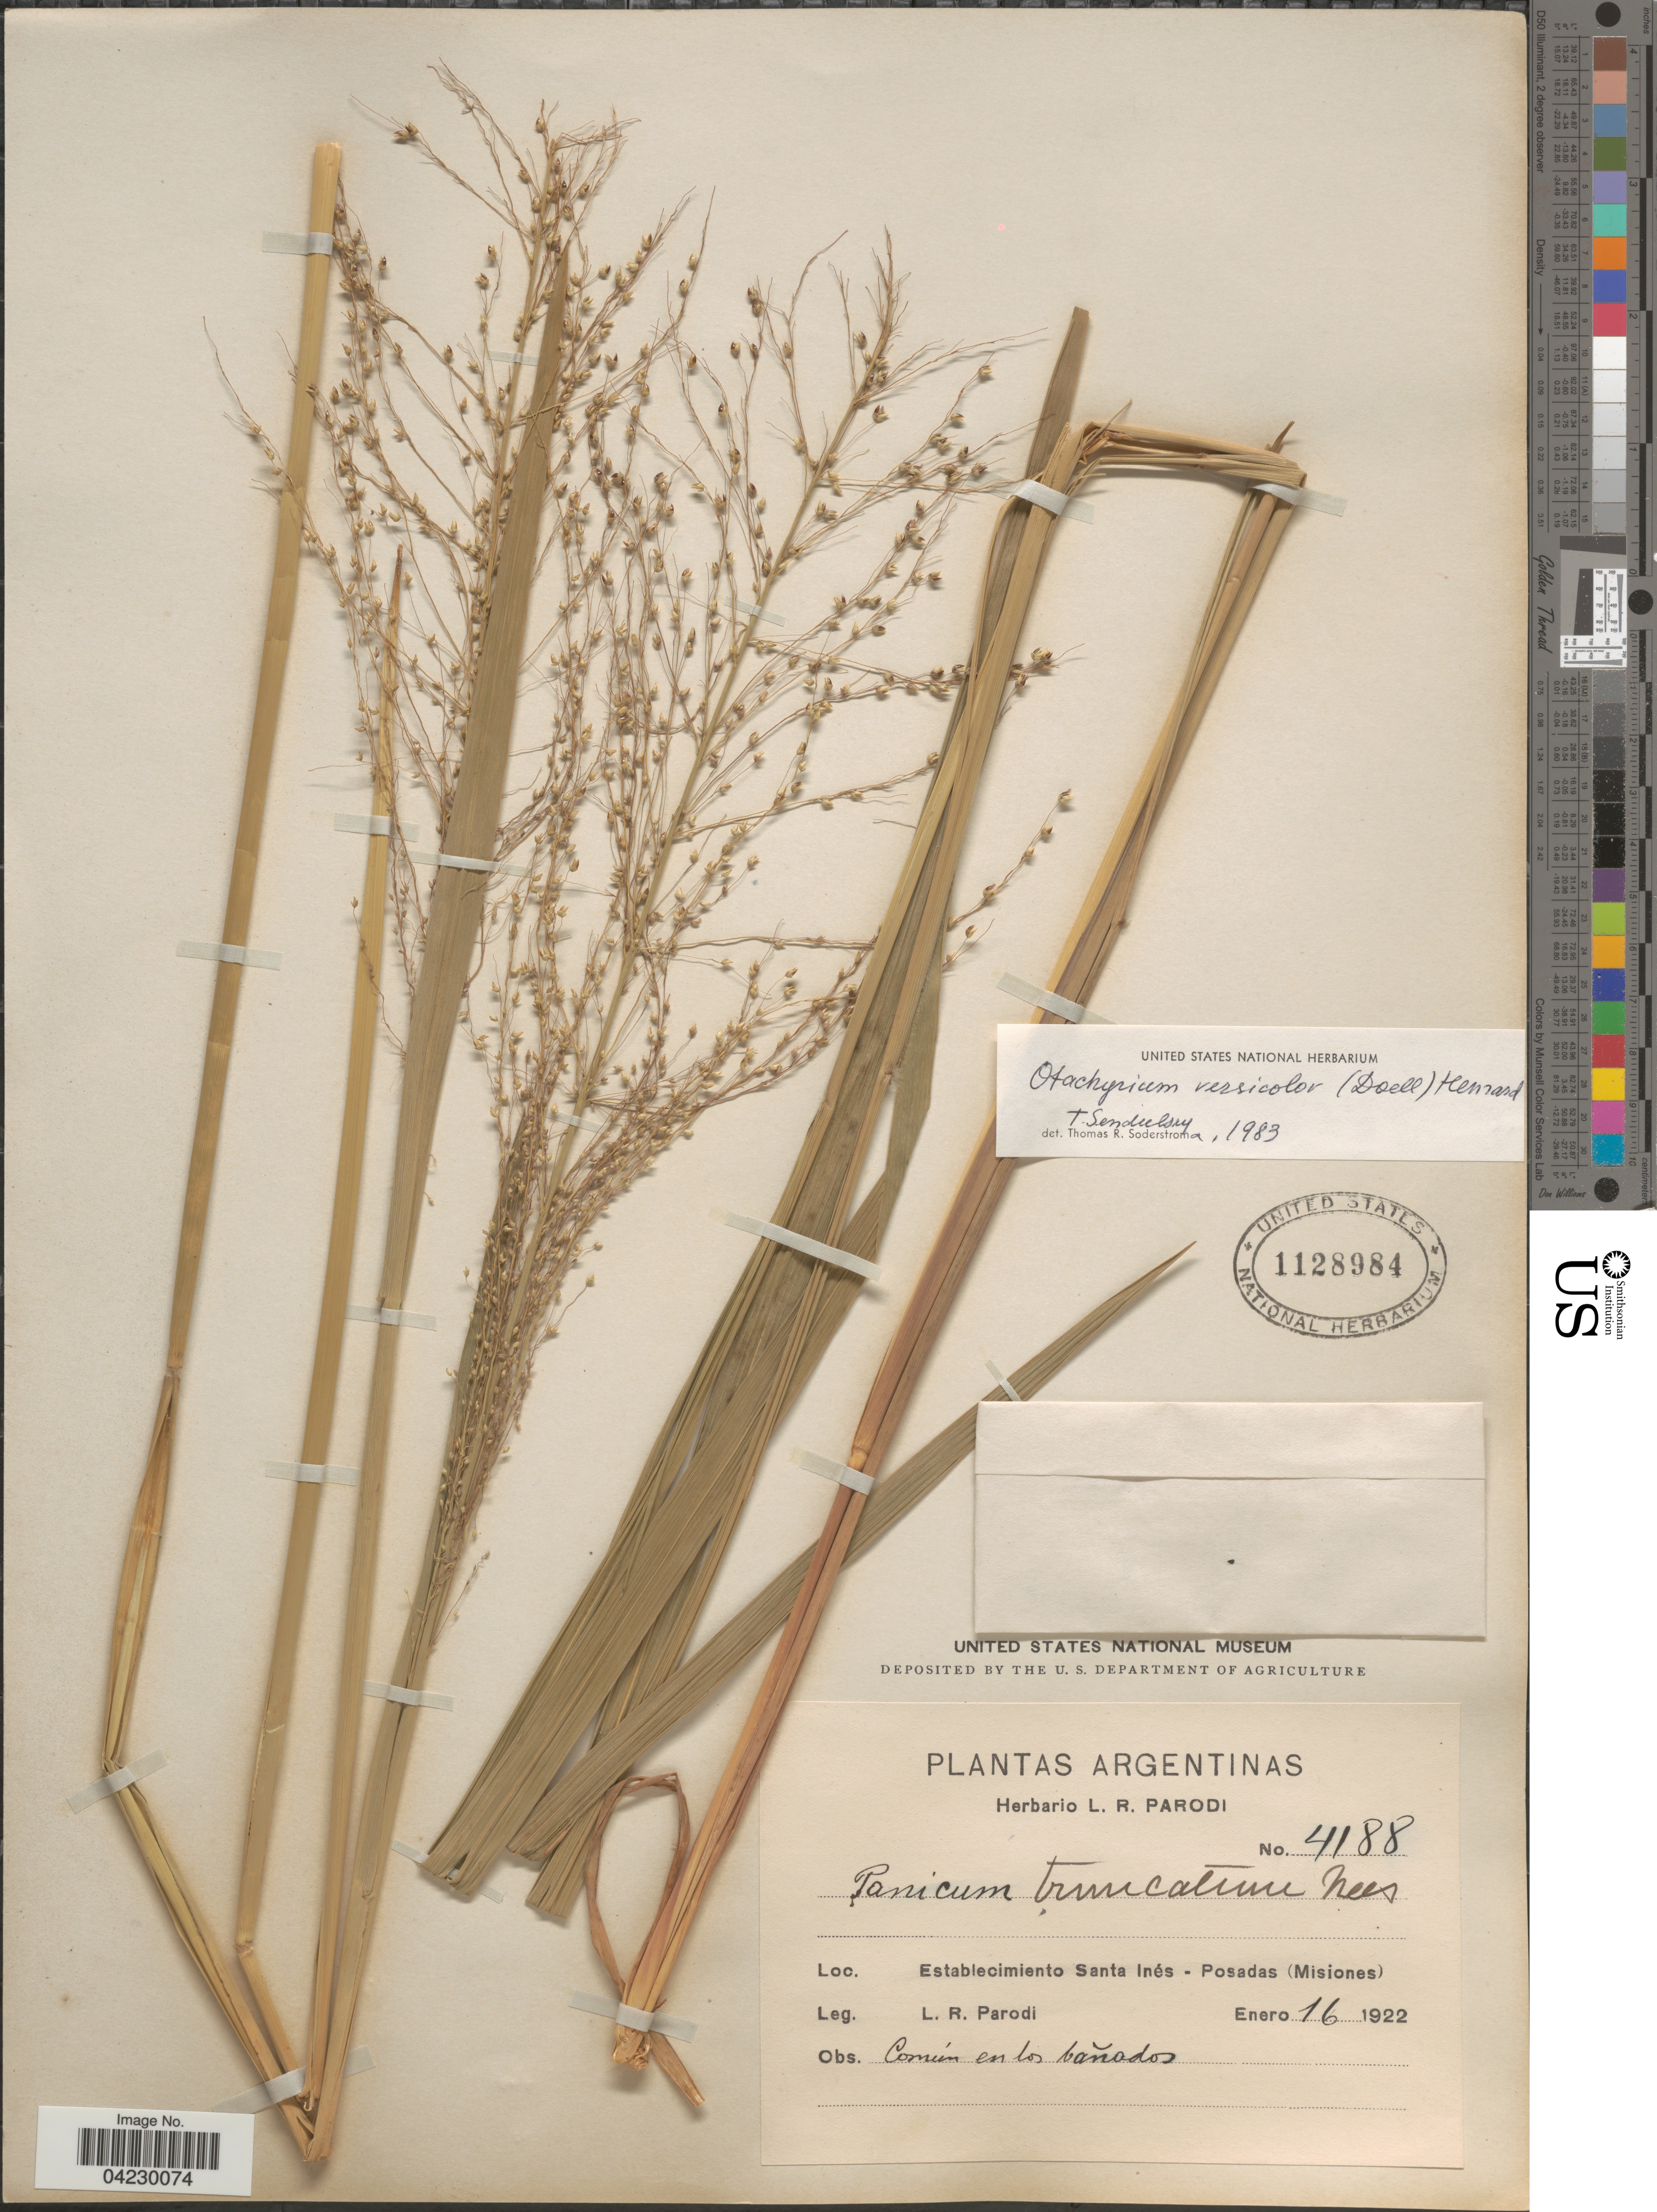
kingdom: Plantae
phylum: Tracheophyta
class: Liliopsida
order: Poales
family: Poaceae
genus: Otachyrium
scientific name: Otachyrium versicolor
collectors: L. R. Parodi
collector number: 4188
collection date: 1922-01-16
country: Argentina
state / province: Misiones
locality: Establecimiento Santa Inés-Posadas.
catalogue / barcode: US 1128984